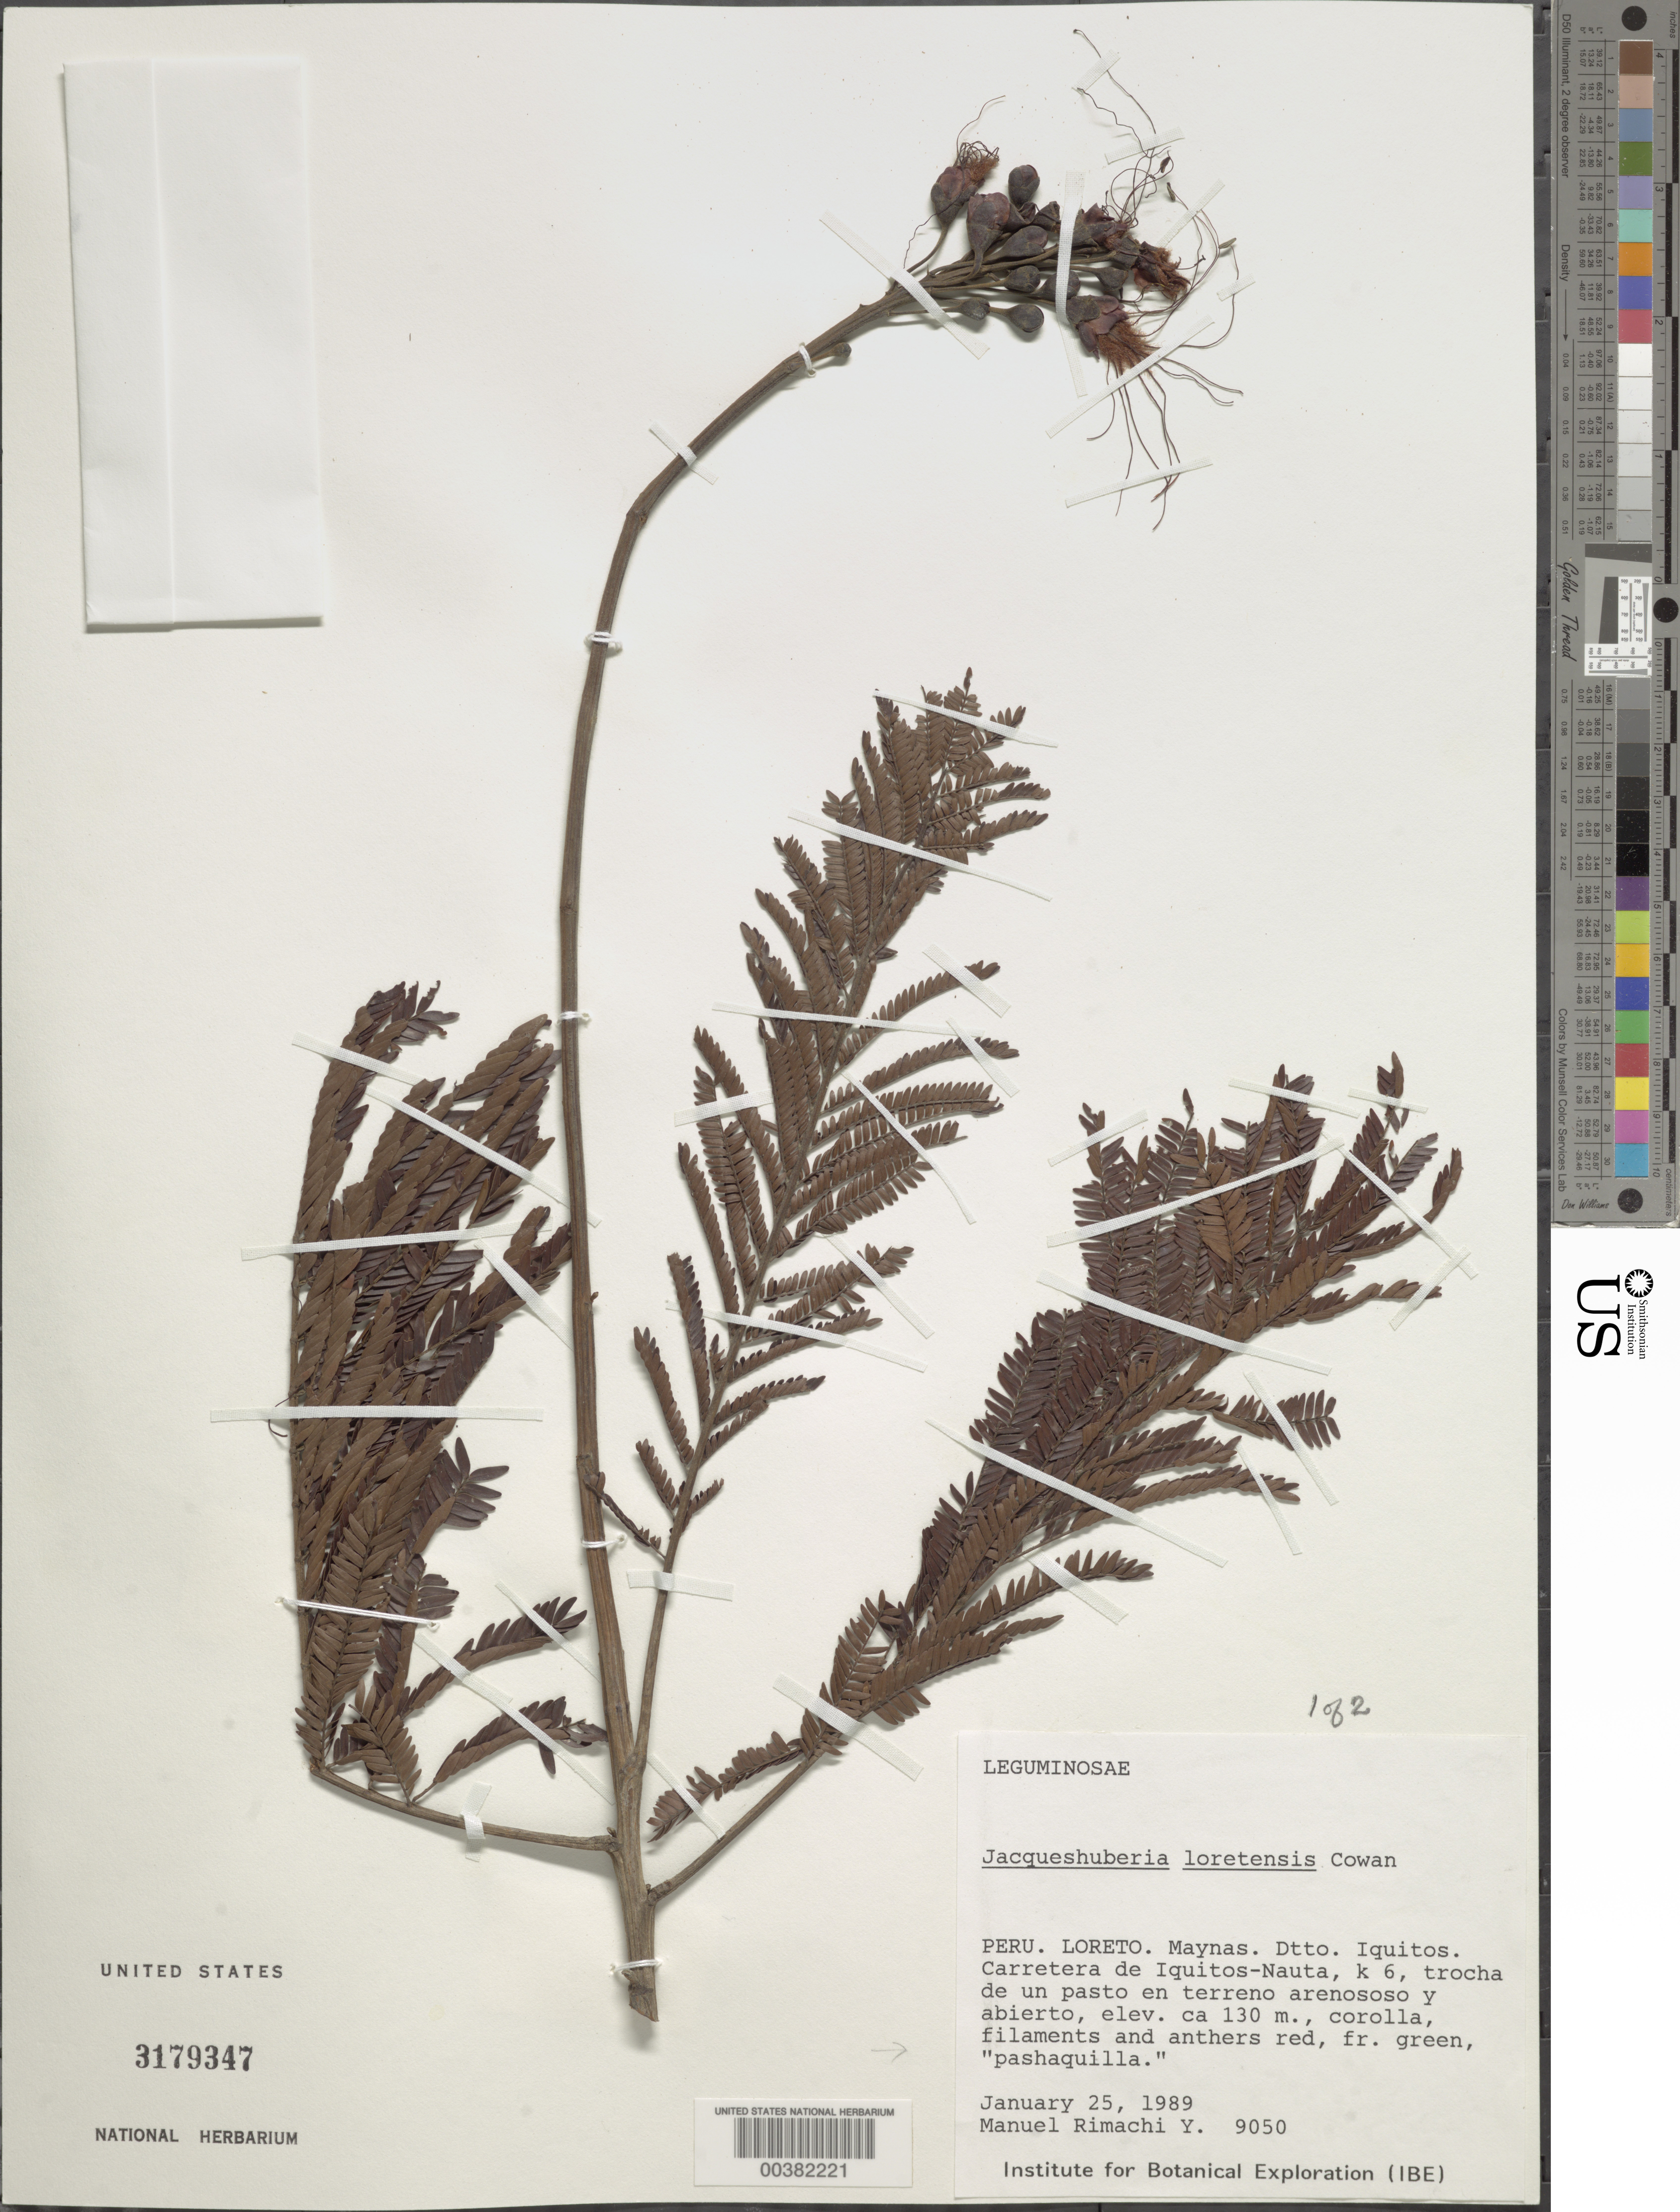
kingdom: Plantae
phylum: Tracheophyta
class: Magnoliopsida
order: Fabales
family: Fabaceae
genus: Jacqueshuberia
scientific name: Jacqueshuberia loretensis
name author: R.S. Cowan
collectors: M. Rimachi Y.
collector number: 9050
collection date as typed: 25 Jan 1989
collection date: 1989-01-25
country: Peru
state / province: Loreto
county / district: Maynas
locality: Dtto. iquitos; carretera de iquitos-nauta, k 6, trocha de un pasto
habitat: Trocha de un pasto en terreno arenososo y abierto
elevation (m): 130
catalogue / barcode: US 3179347